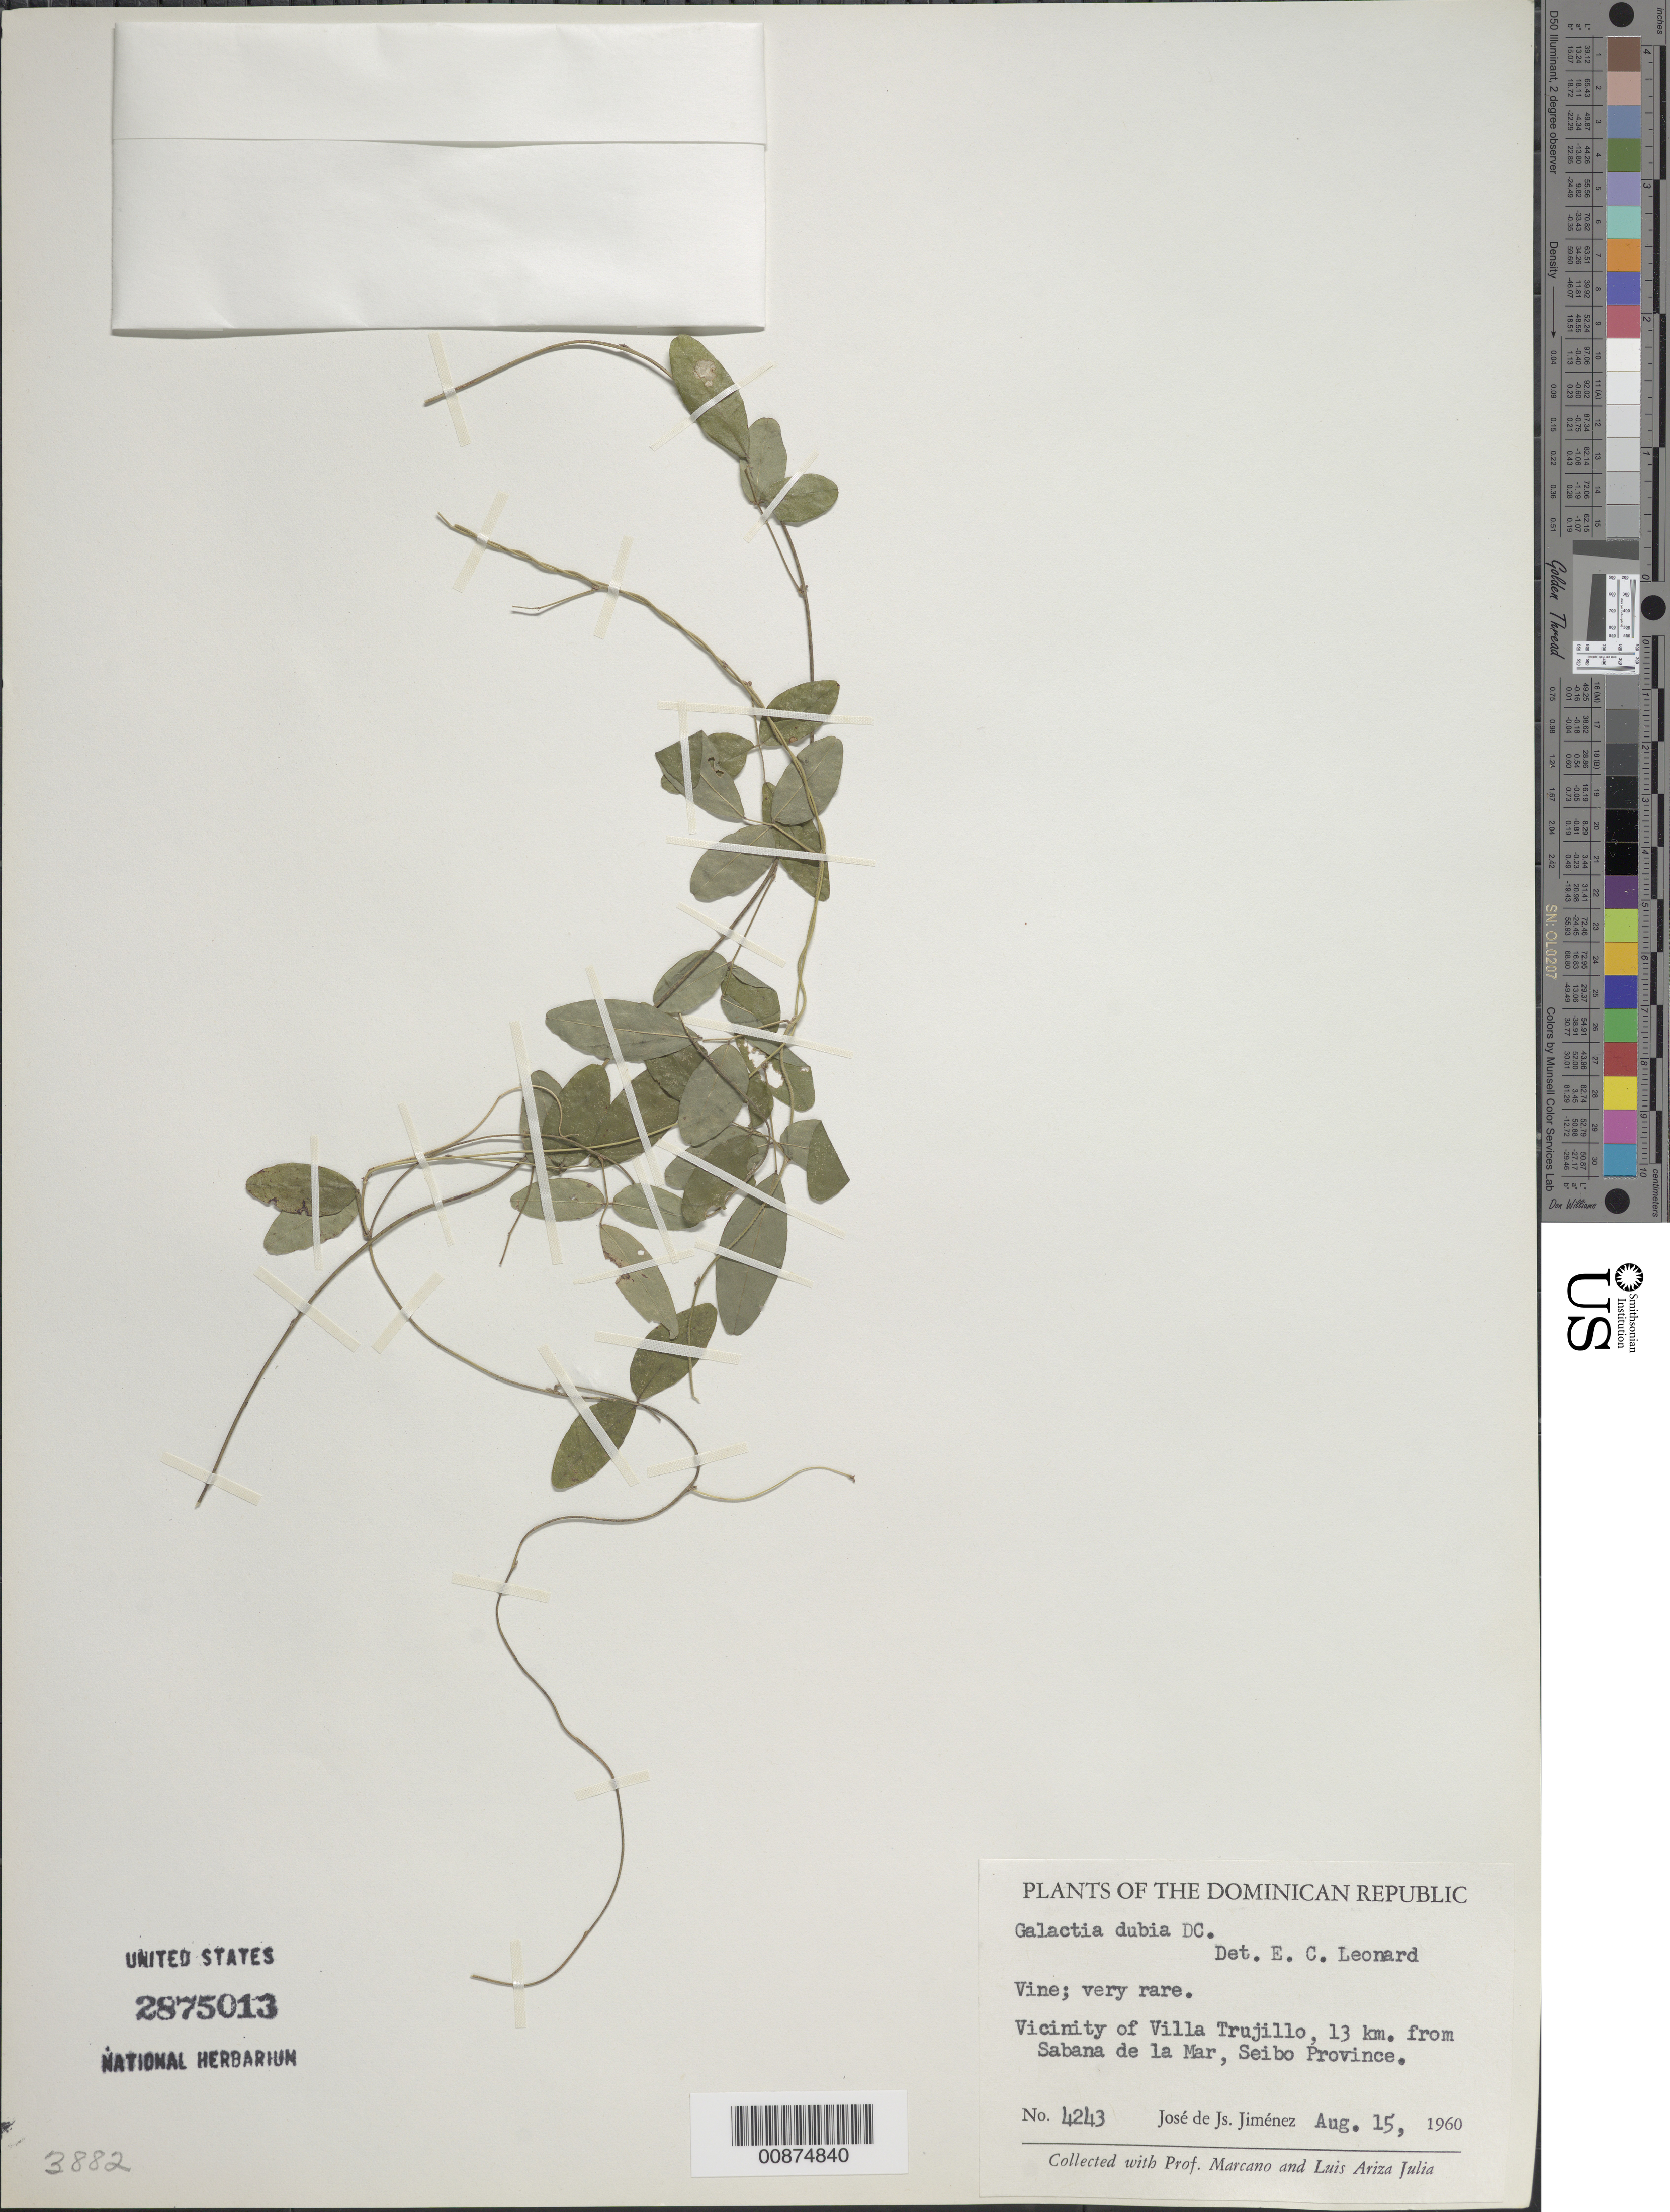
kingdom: Plantae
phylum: Tracheophyta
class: Magnoliopsida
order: Fabales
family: Fabaceae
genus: Galactia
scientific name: Galactia dubia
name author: DC.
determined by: Leonard, Emery C., (US)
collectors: J. J. Jiménez Almonte, E. J. Marcano F. & L. Ariza-Julia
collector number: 4243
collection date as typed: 15 Aug 1960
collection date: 1960-08-15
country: Dominican Republic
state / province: El Seibo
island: Hispaniola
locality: Vicinity of Villa Trujillo, 113 km. from Sabana de la Mar.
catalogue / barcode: US 2875013